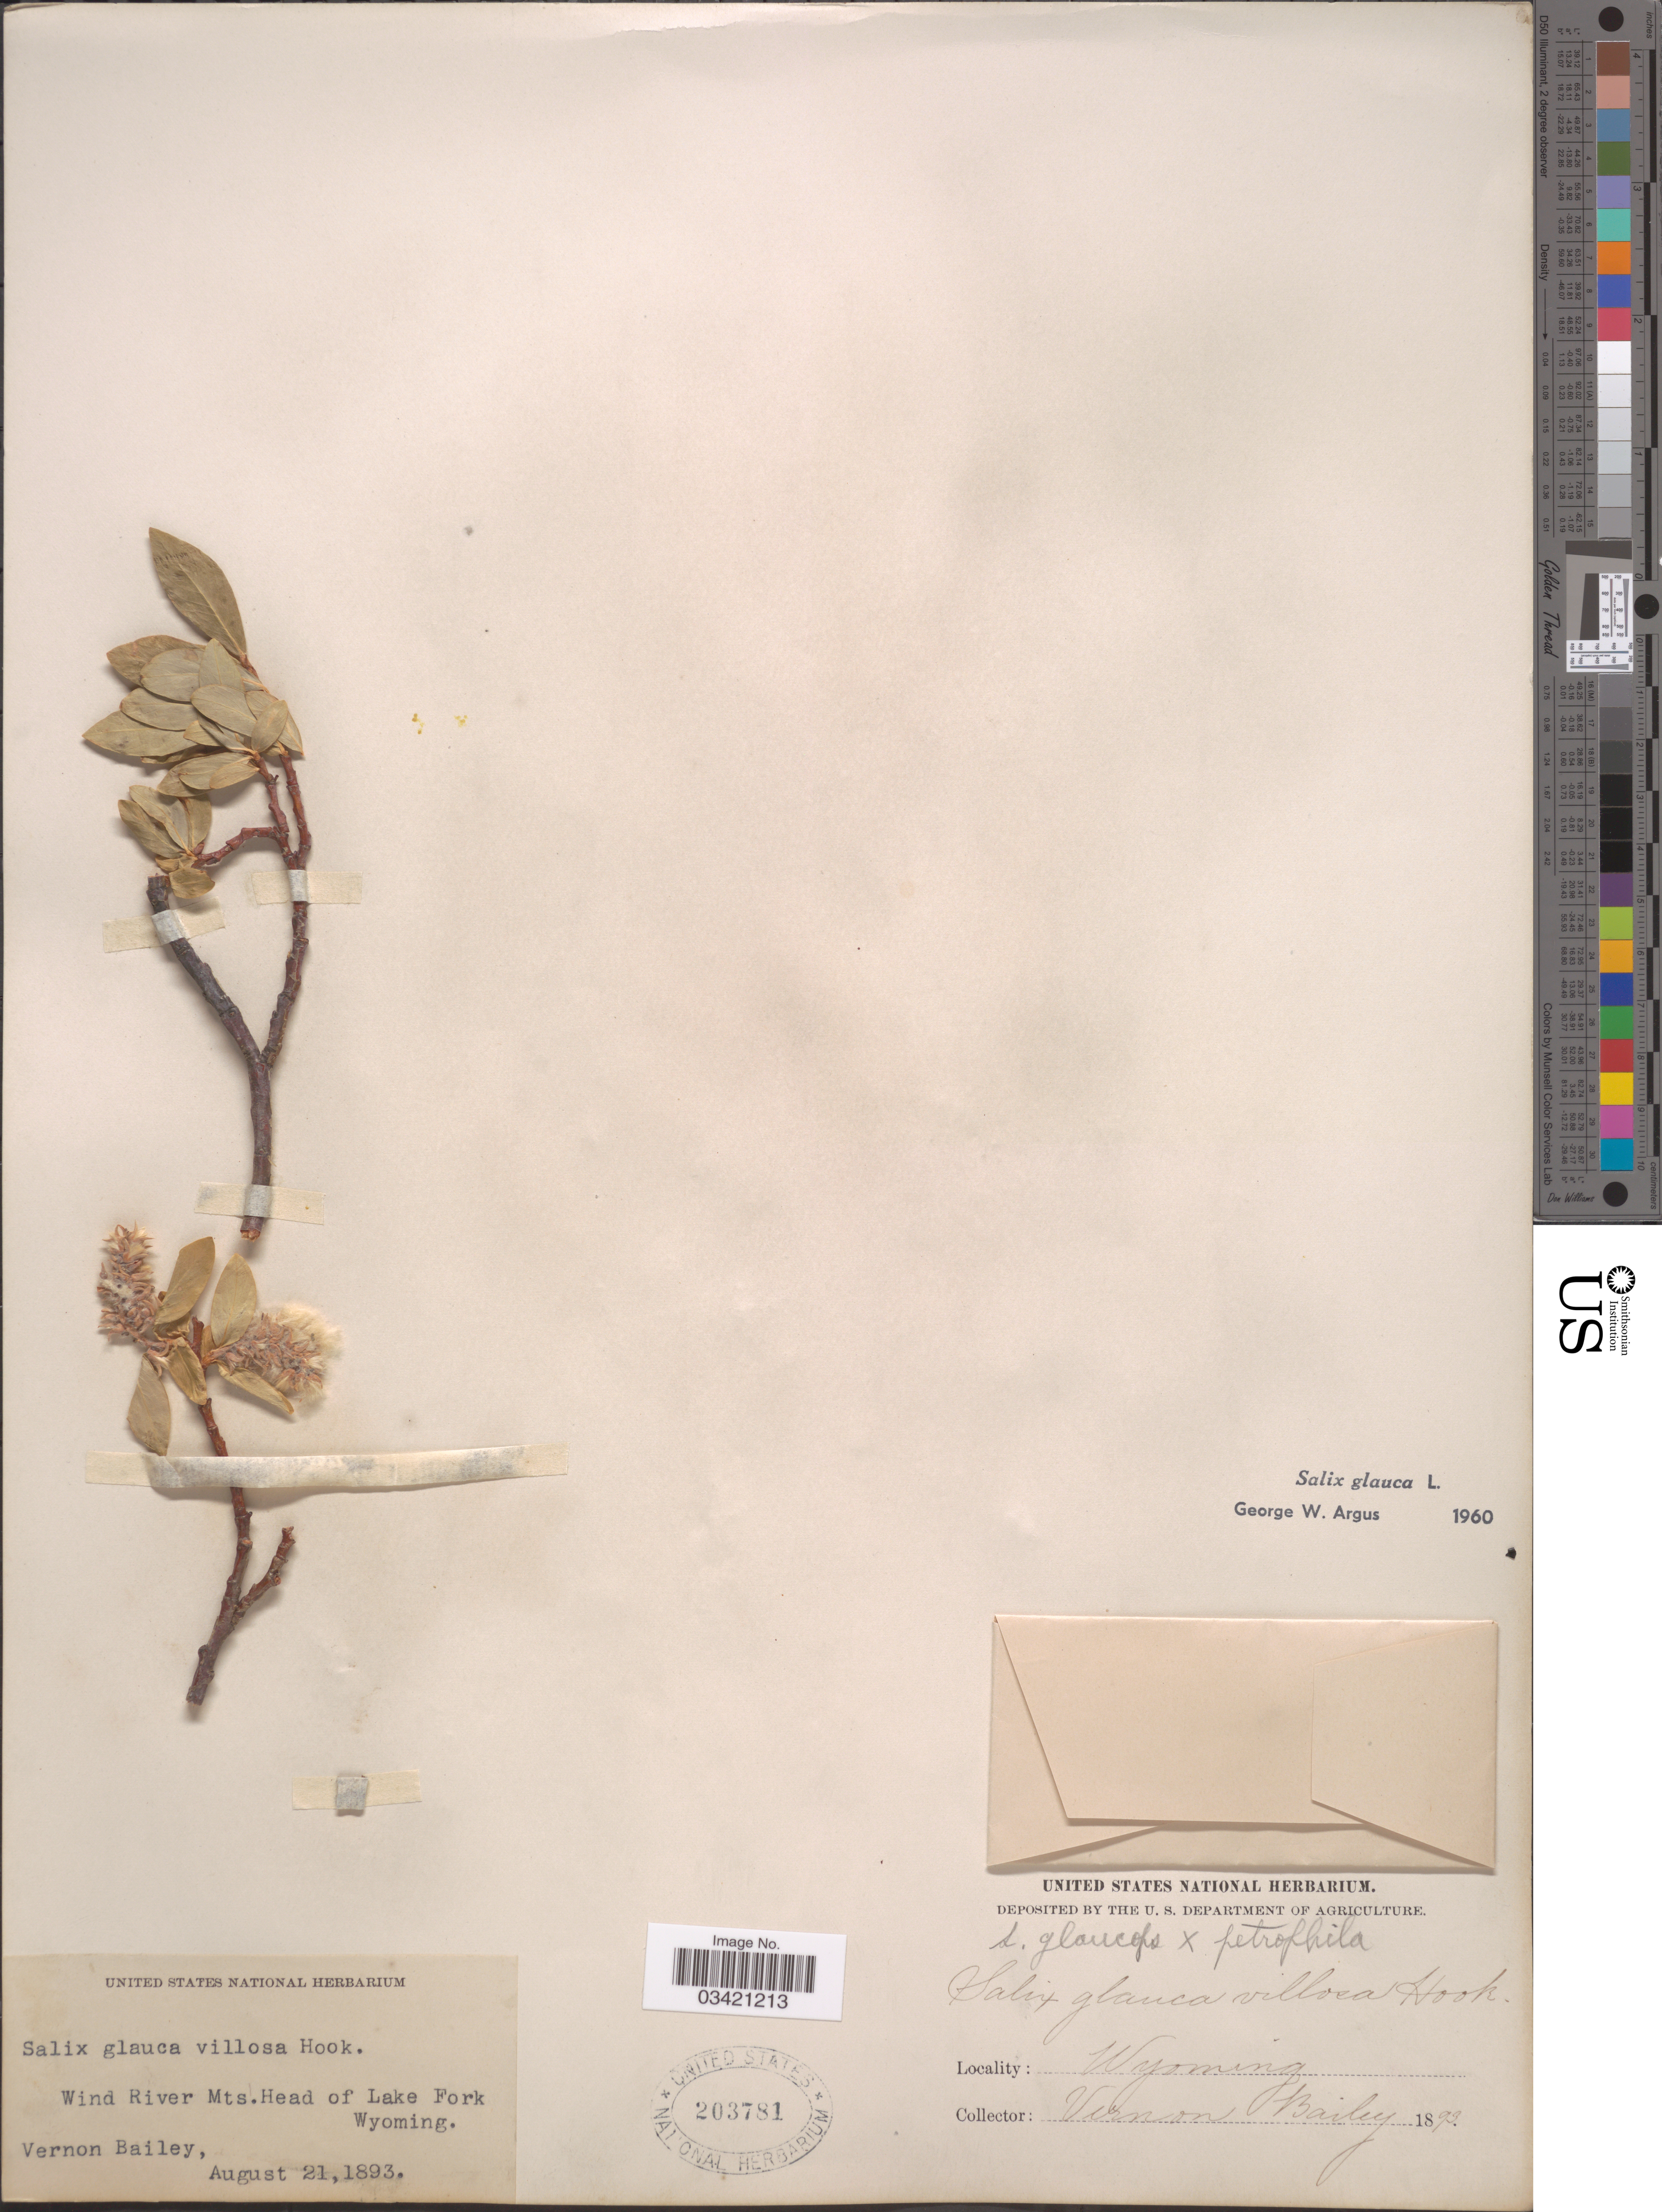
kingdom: Plantae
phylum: Tracheophyta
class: Magnoliopsida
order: Malpighiales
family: Salicaceae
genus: Salix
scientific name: Salix glauca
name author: L.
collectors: V. O. Bailey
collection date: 1893-08-21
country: United States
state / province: Wyoming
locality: Wind River Mts. Head of Lake Fork.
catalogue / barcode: US 203781